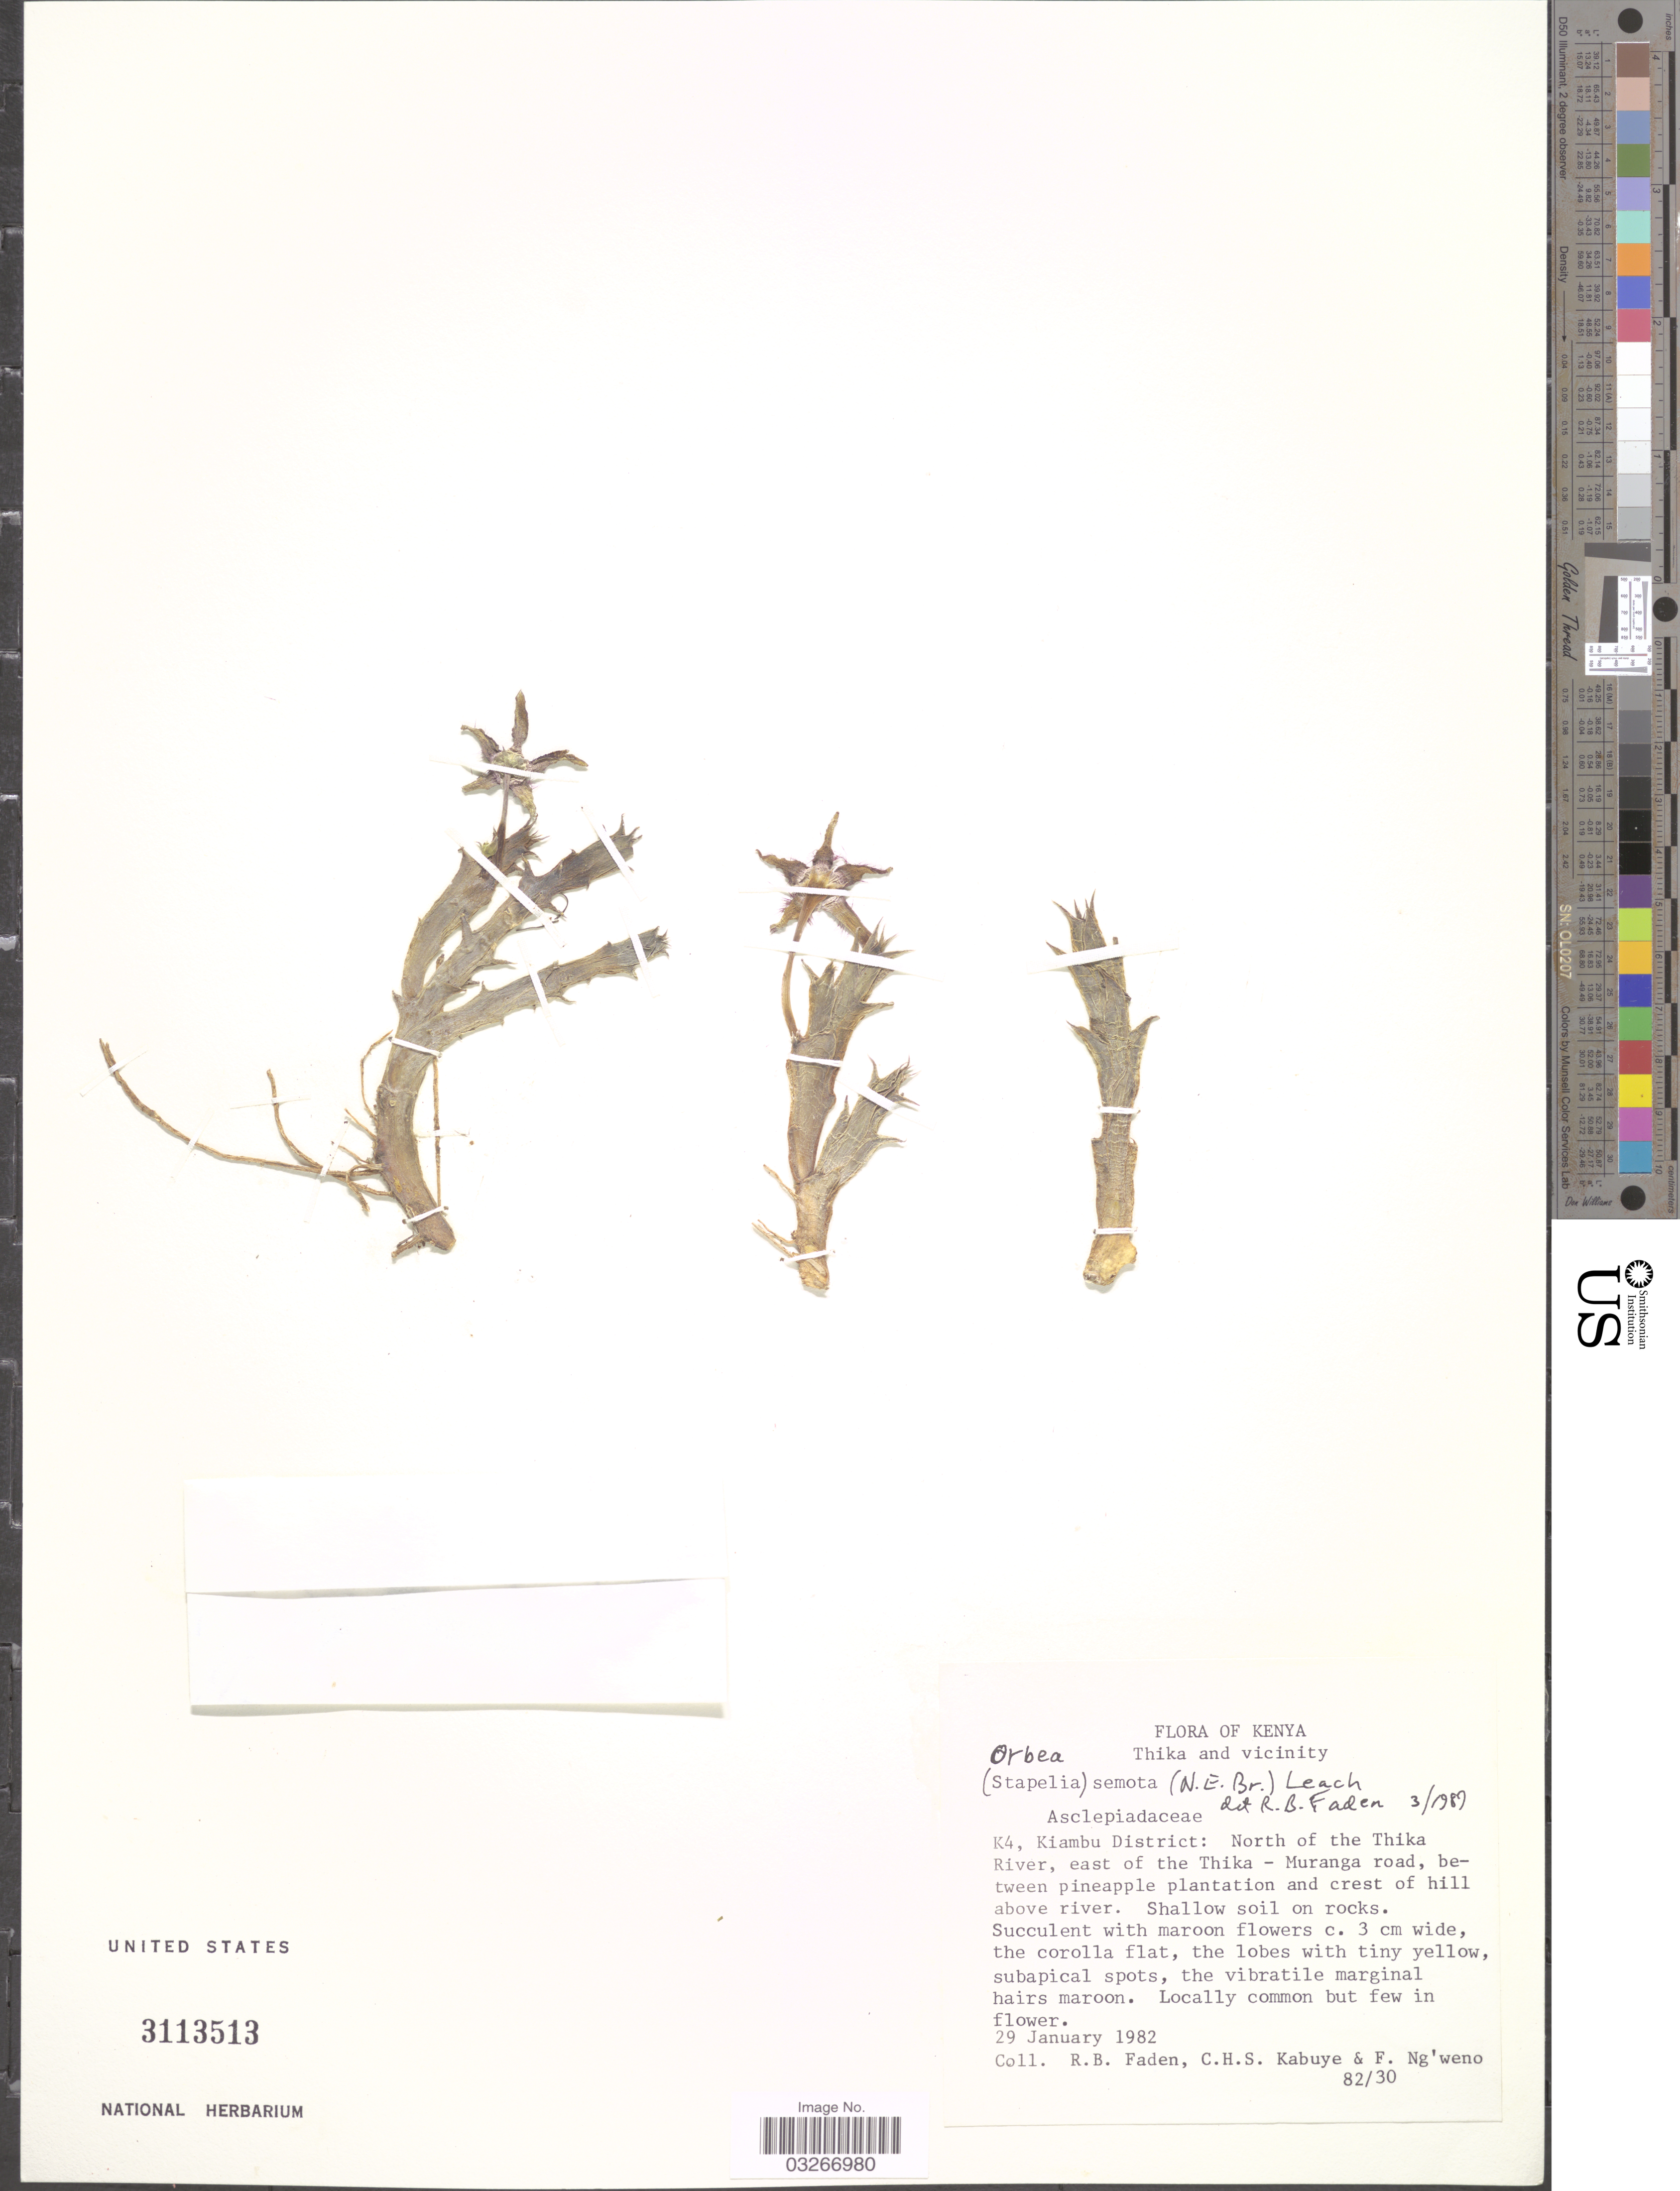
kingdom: Plantae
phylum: Tracheophyta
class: Magnoliopsida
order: Gentianales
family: Apocynaceae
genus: Orbea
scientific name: Orbea semota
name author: (N.E. Br.) L.C. Leach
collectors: R. B. Faden, C. Kabuye & F. Ng'weno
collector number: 82/30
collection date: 1982-01-29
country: Kenya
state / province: Kiambu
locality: Thika and vicinity. K4, Kiambu District: North of the Thika River, east of the Thika - Muranga road, between pineapple plantation and crest of hill above river.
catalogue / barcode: US 3113513